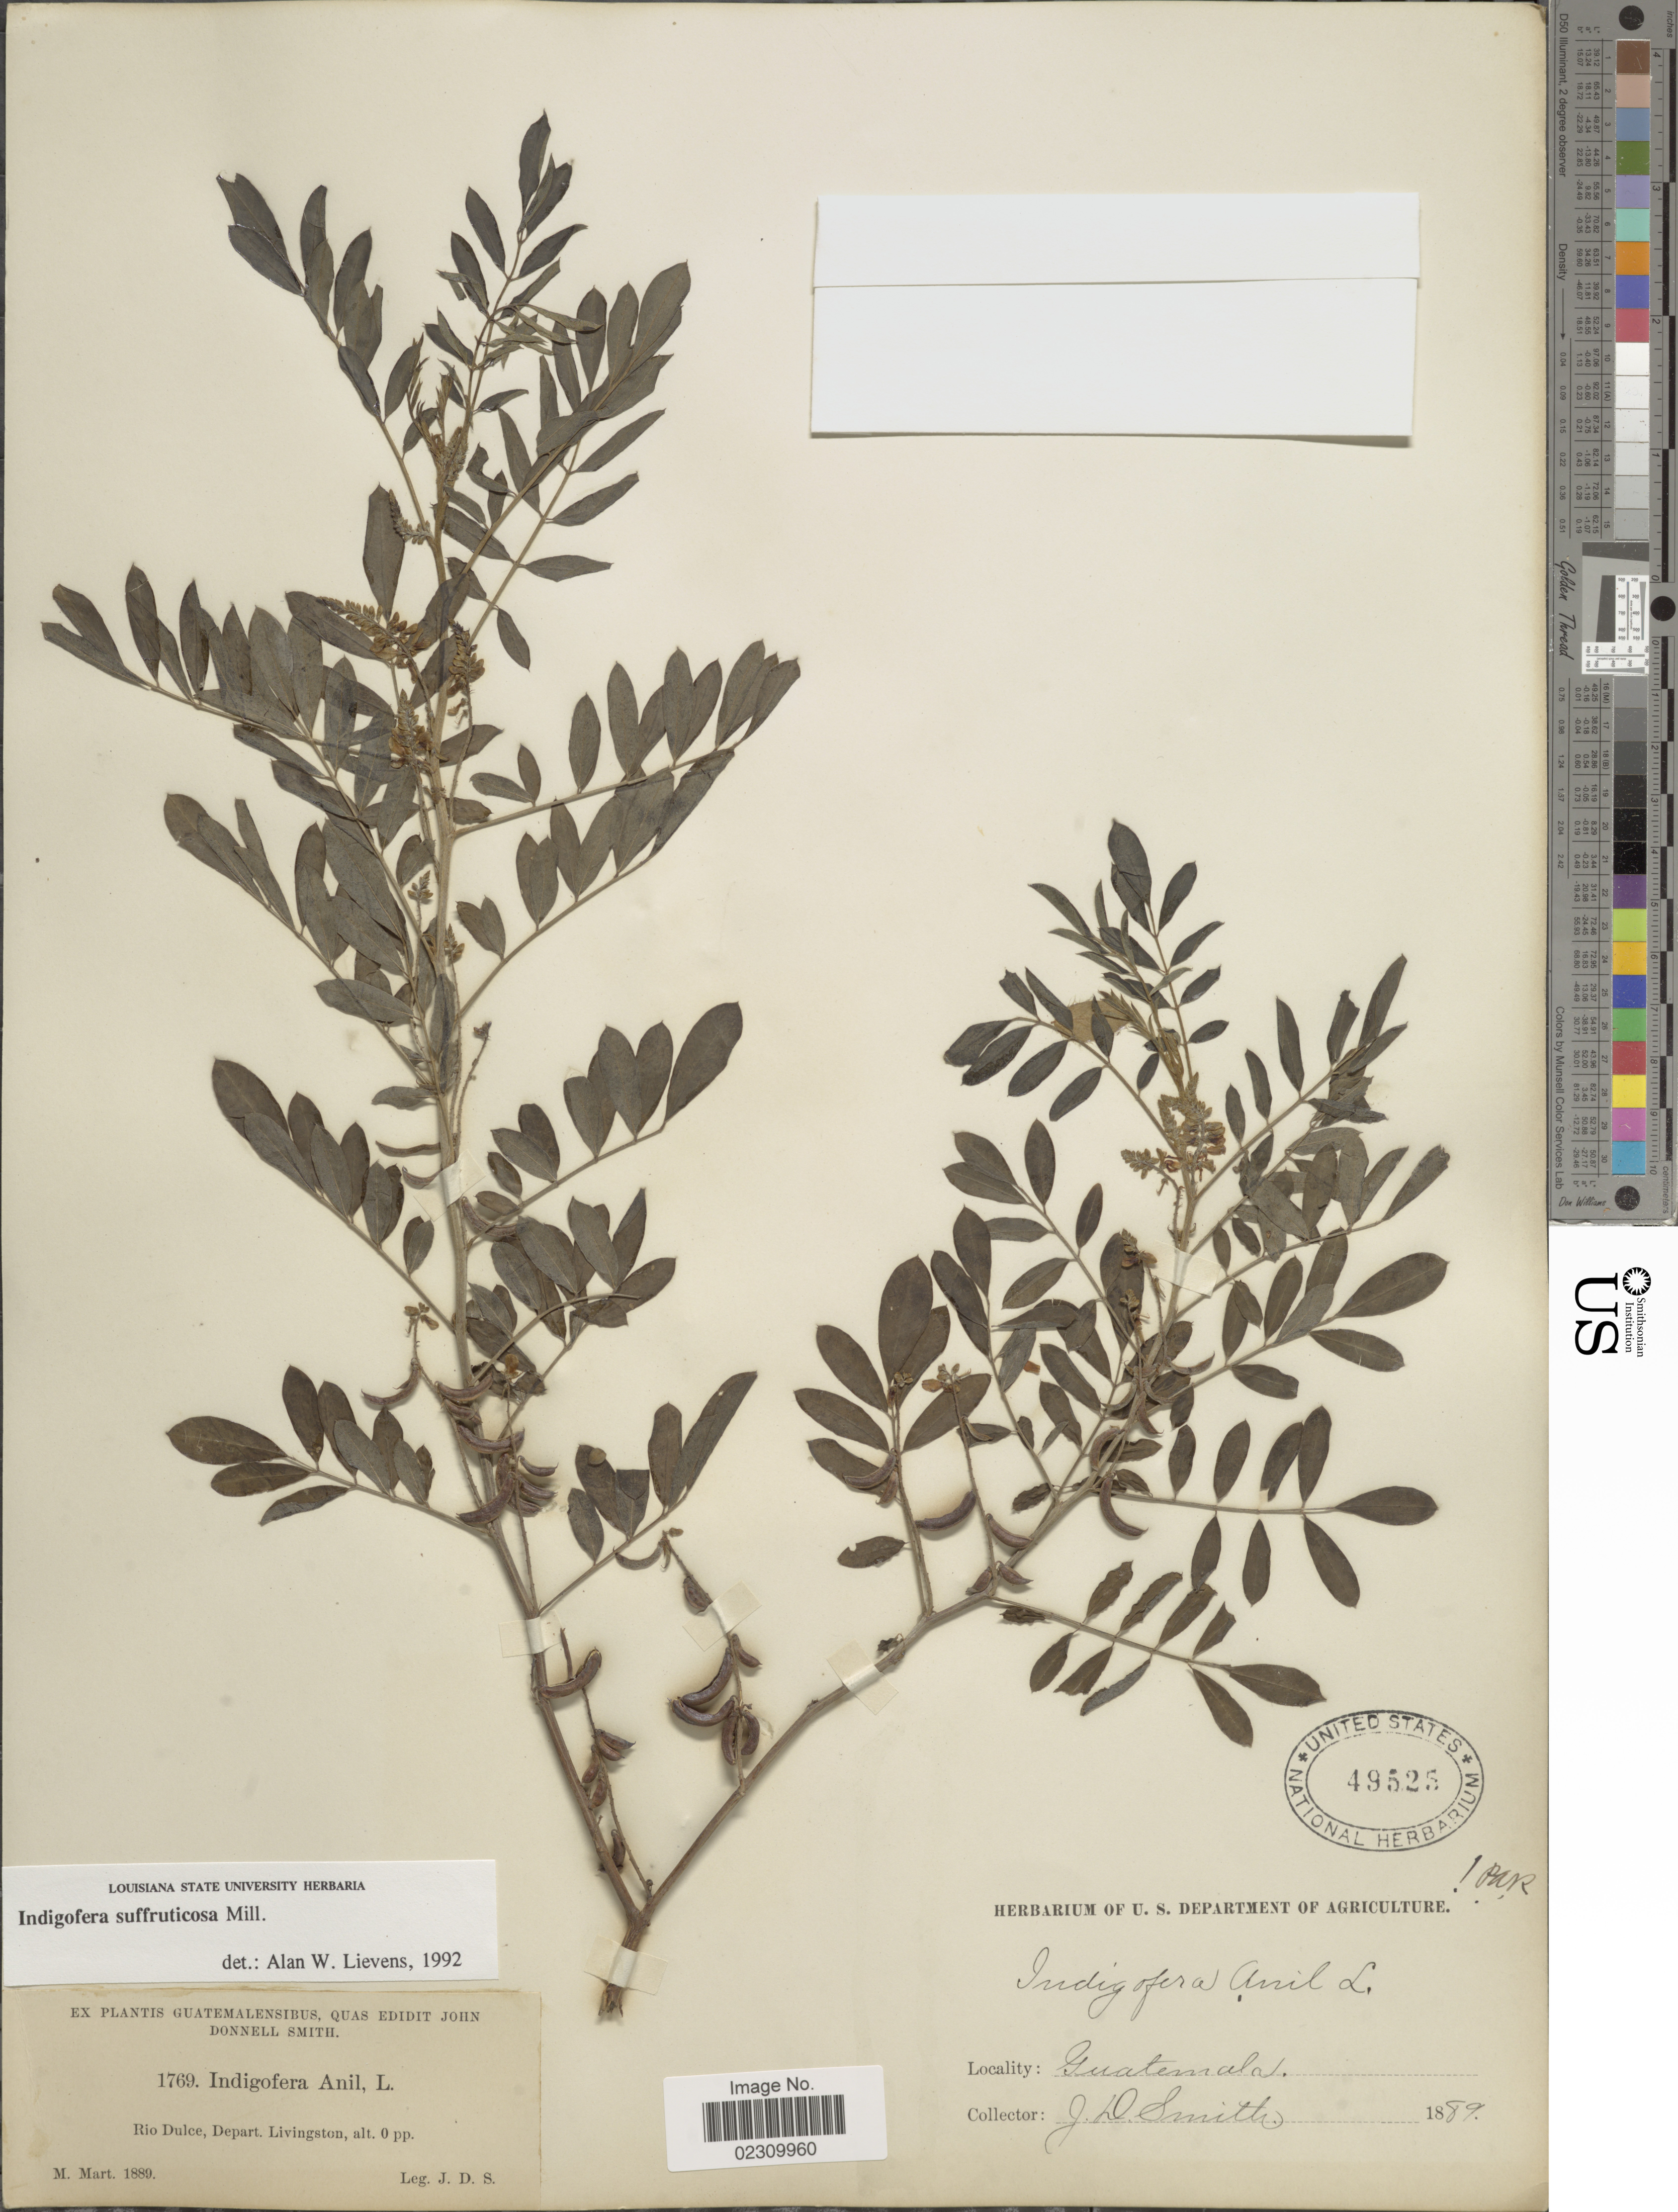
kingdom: Plantae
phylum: Tracheophyta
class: Magnoliopsida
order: Fabales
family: Fabaceae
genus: Indigofera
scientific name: Indigofera suffruticosa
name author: Mill.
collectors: J. Donnell Smith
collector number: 1769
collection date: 1889-03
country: Guatemala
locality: Rio Dulce, Depart. Livingston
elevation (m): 0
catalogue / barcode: US 49525